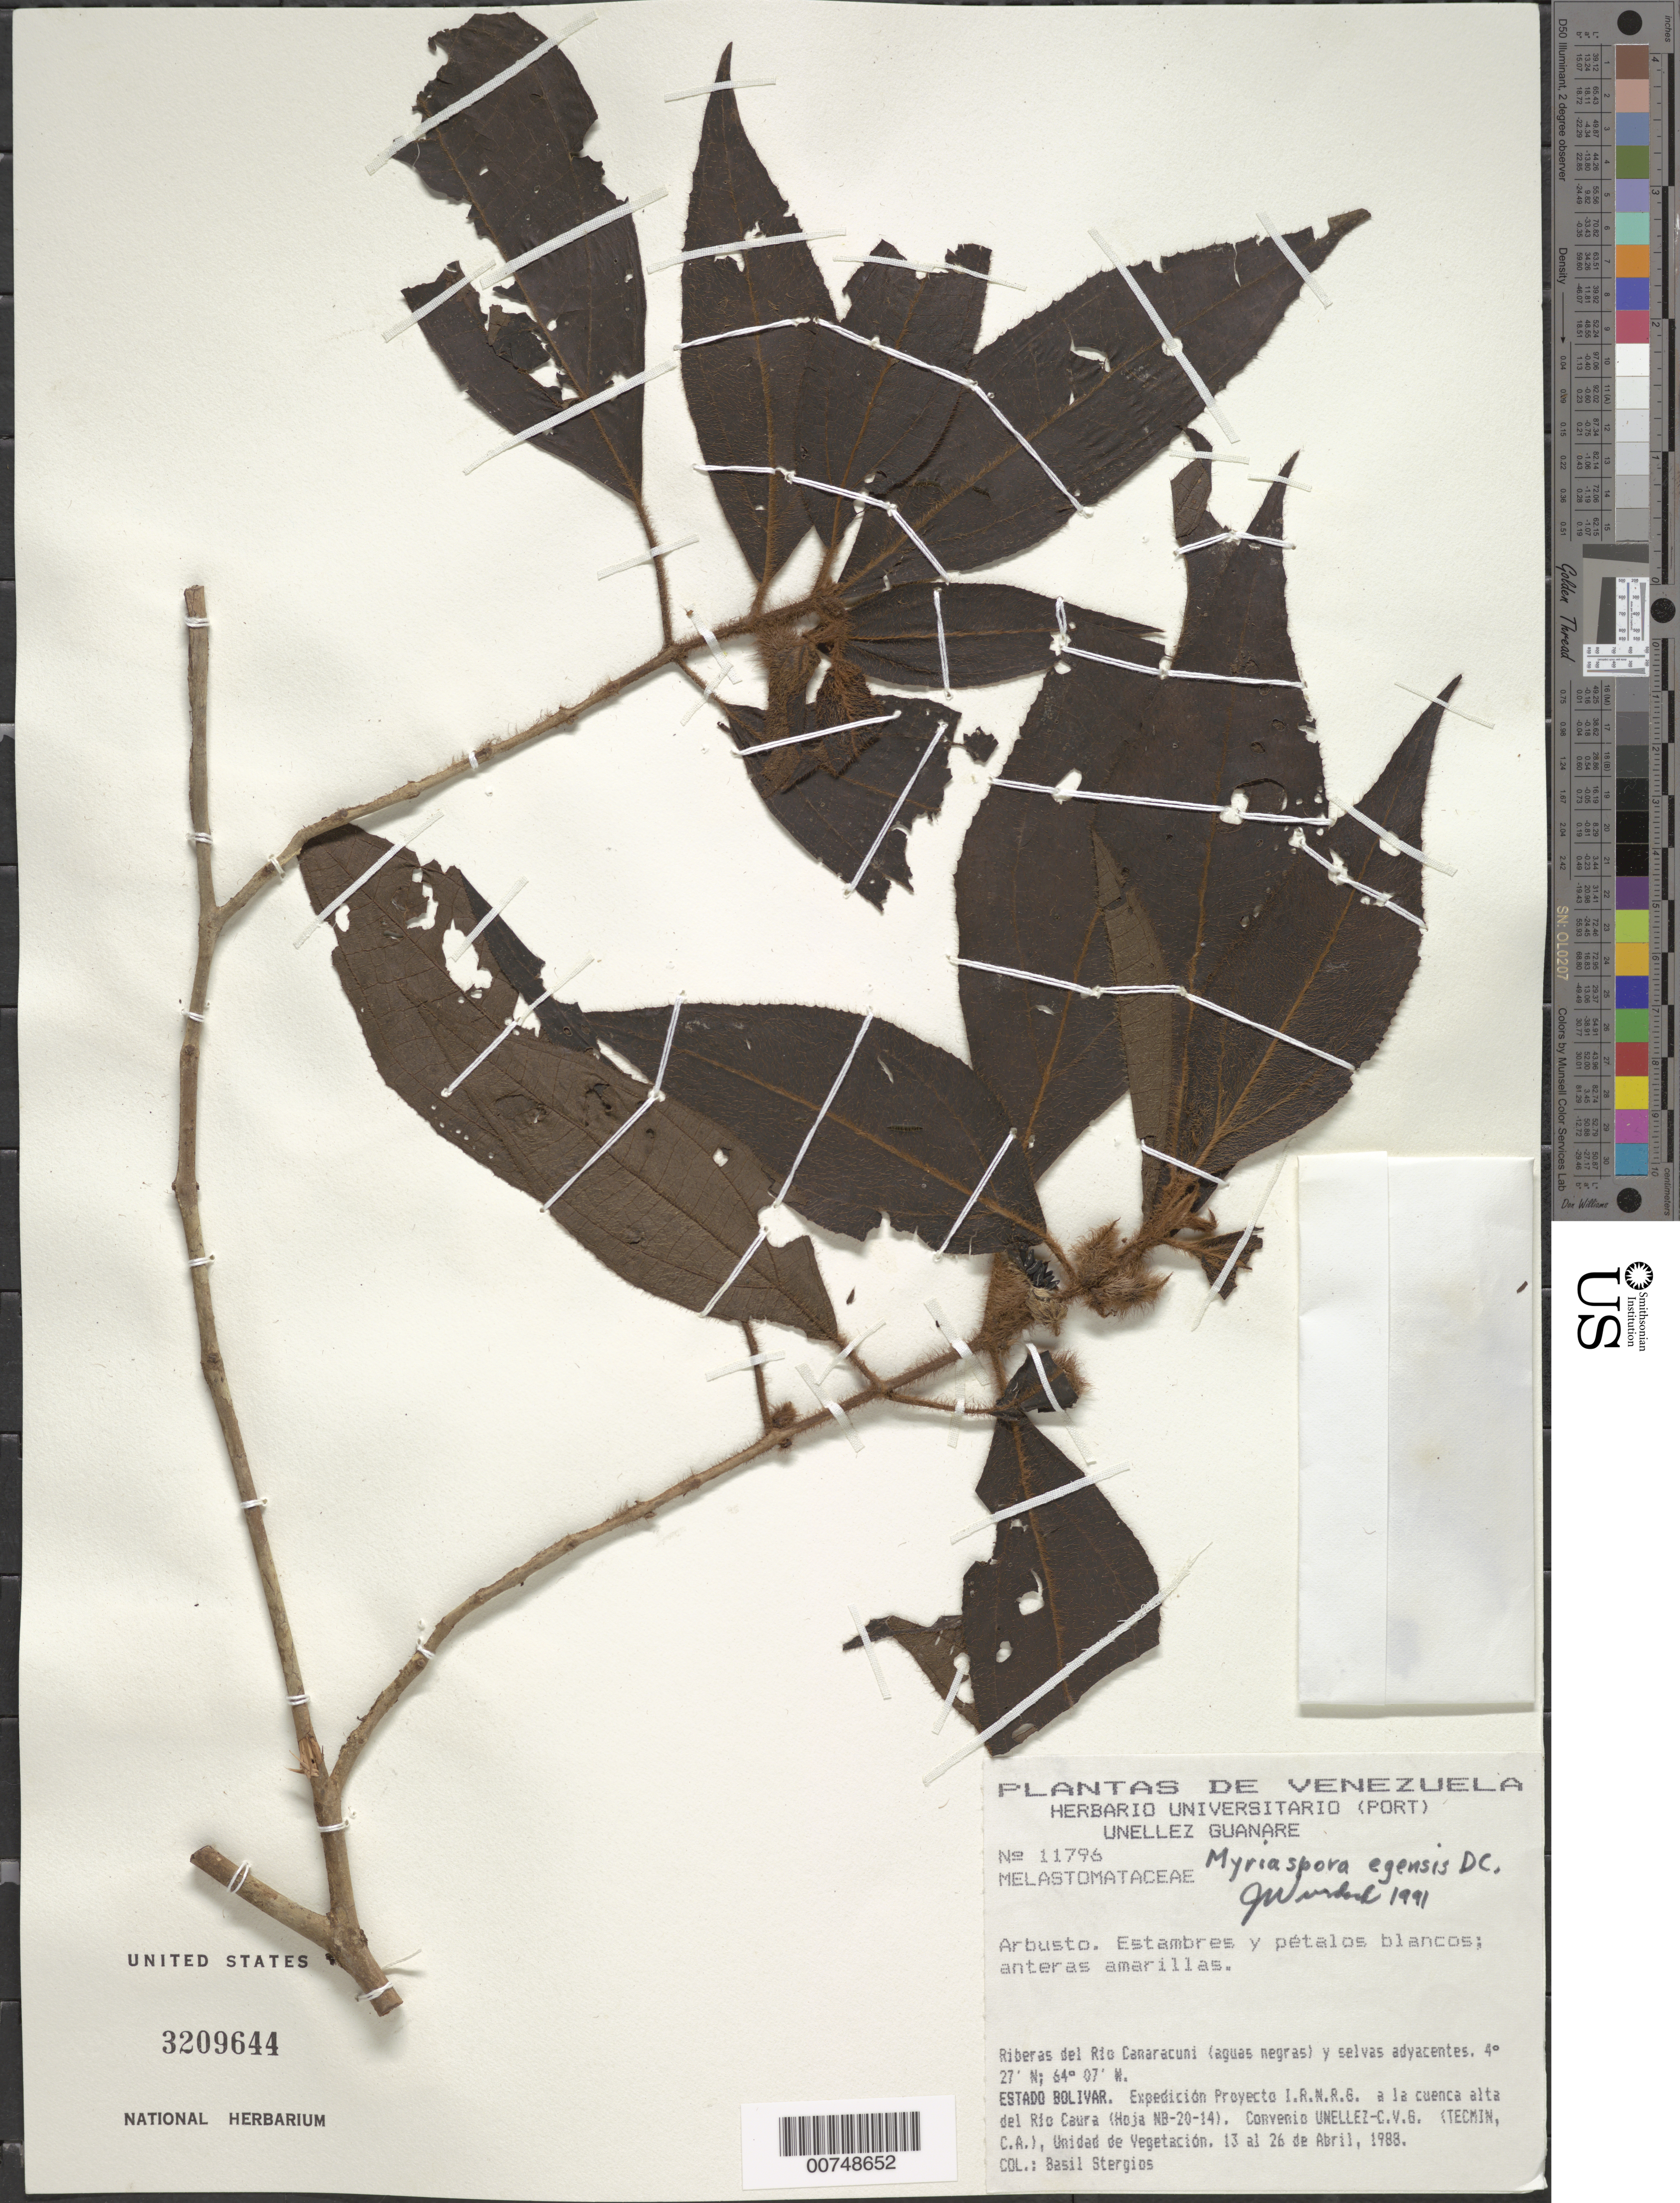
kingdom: Plantae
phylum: Tracheophyta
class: Magnoliopsida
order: Myrtales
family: Melastomataceae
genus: Bellucia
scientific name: Bellucia egensis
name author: (DC.) Penneys et al.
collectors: B. G. Stergios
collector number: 11796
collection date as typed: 13-Apr-88 to 26-Apr-88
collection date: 1988-04-13/1988-04-26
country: Venezuela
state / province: Bolívar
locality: Río Canaracuni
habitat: Riberas del río (aguas negras) y selvas adyacentes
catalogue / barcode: US 3209644